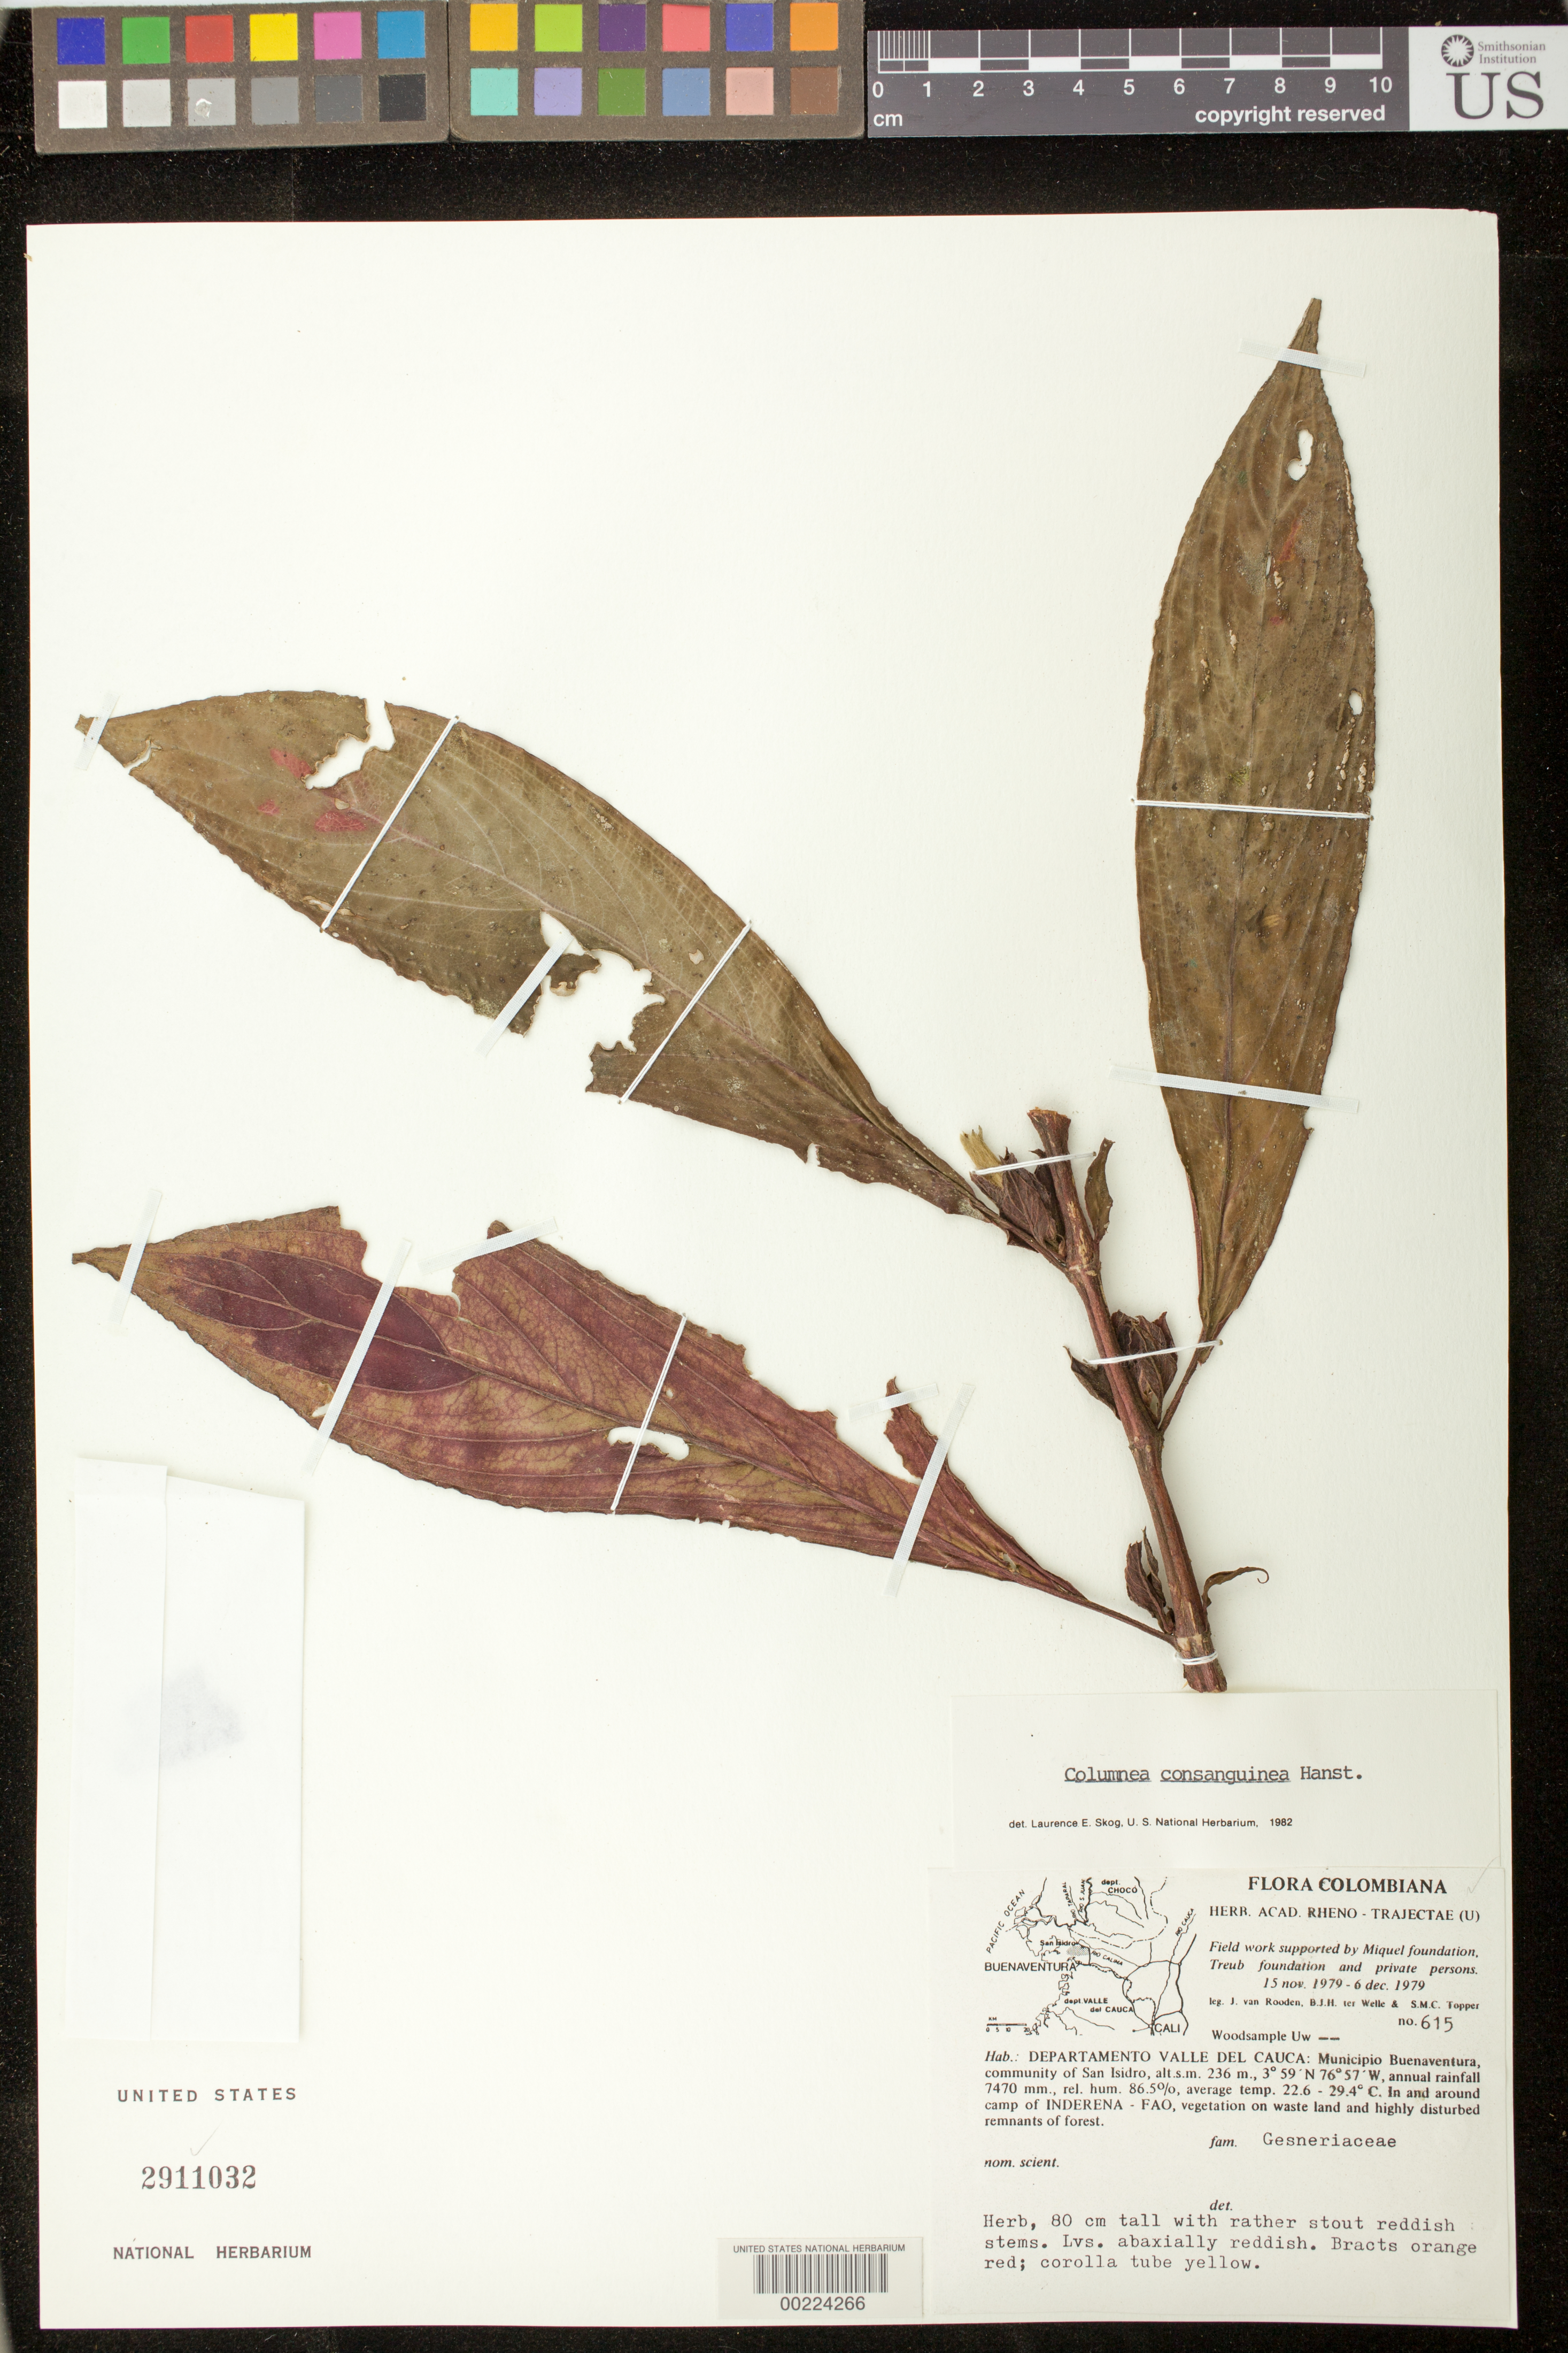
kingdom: Plantae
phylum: Tracheophyta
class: Magnoliopsida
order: Lamiales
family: Gesneriaceae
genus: Columnea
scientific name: Columnea consanguinea Hanst. var. consanguinea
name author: (Hanst.) Hanst.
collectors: J. Van Rooden, B. Welle & -. Topper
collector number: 615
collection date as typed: Nov-Dec 1979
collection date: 1979-11/1979-12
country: Colombia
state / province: Valle del Cauca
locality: Mpio. Buenaventura, community of San Isidro, in and around camp of Inderena - Fao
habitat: Vegetation on waste land and highly disturbed remnants of forest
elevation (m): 236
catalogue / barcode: US 2911032